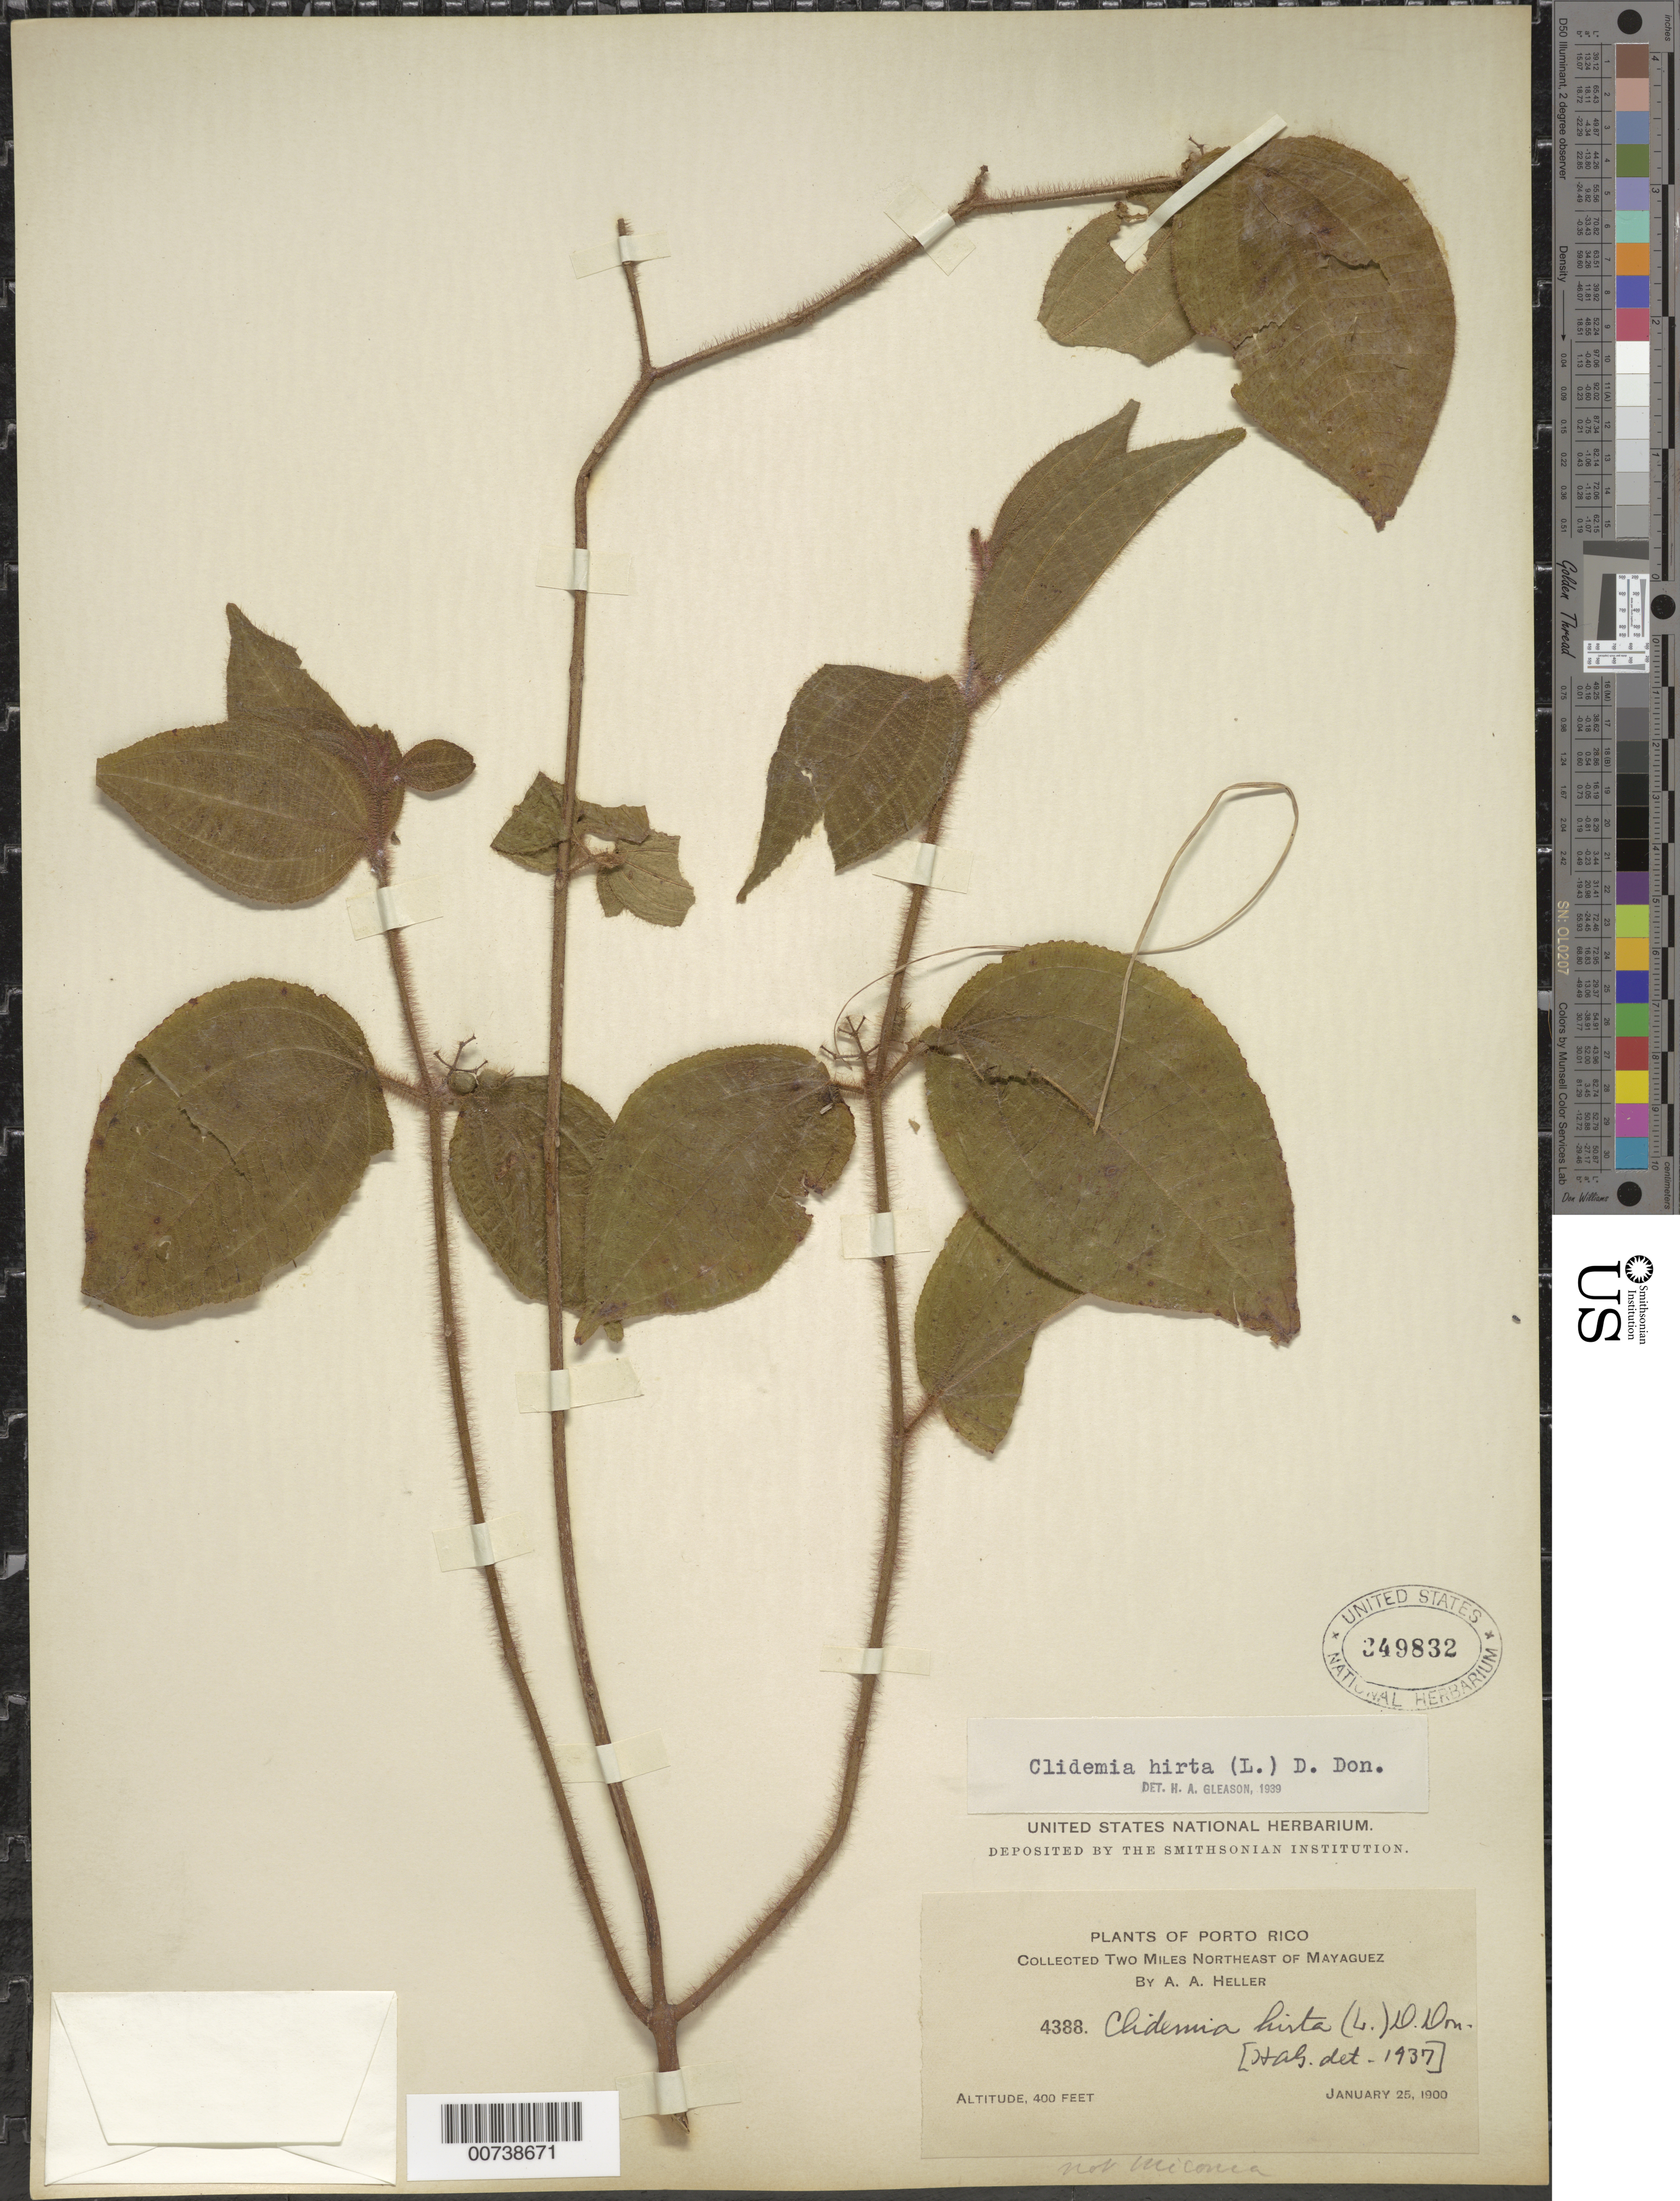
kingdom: Plantae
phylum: Tracheophyta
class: Magnoliopsida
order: Myrtales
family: Melastomataceae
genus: Clidemia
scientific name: Clidemia hirta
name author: (L.) D. Don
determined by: Gleason, H. A.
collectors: A. A. Heller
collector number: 4388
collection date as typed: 25 Jan 1900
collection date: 1900-01-25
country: Puerto Rico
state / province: Mayagüez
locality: Two miles northeast of Mayaguez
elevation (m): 122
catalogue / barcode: US 349832